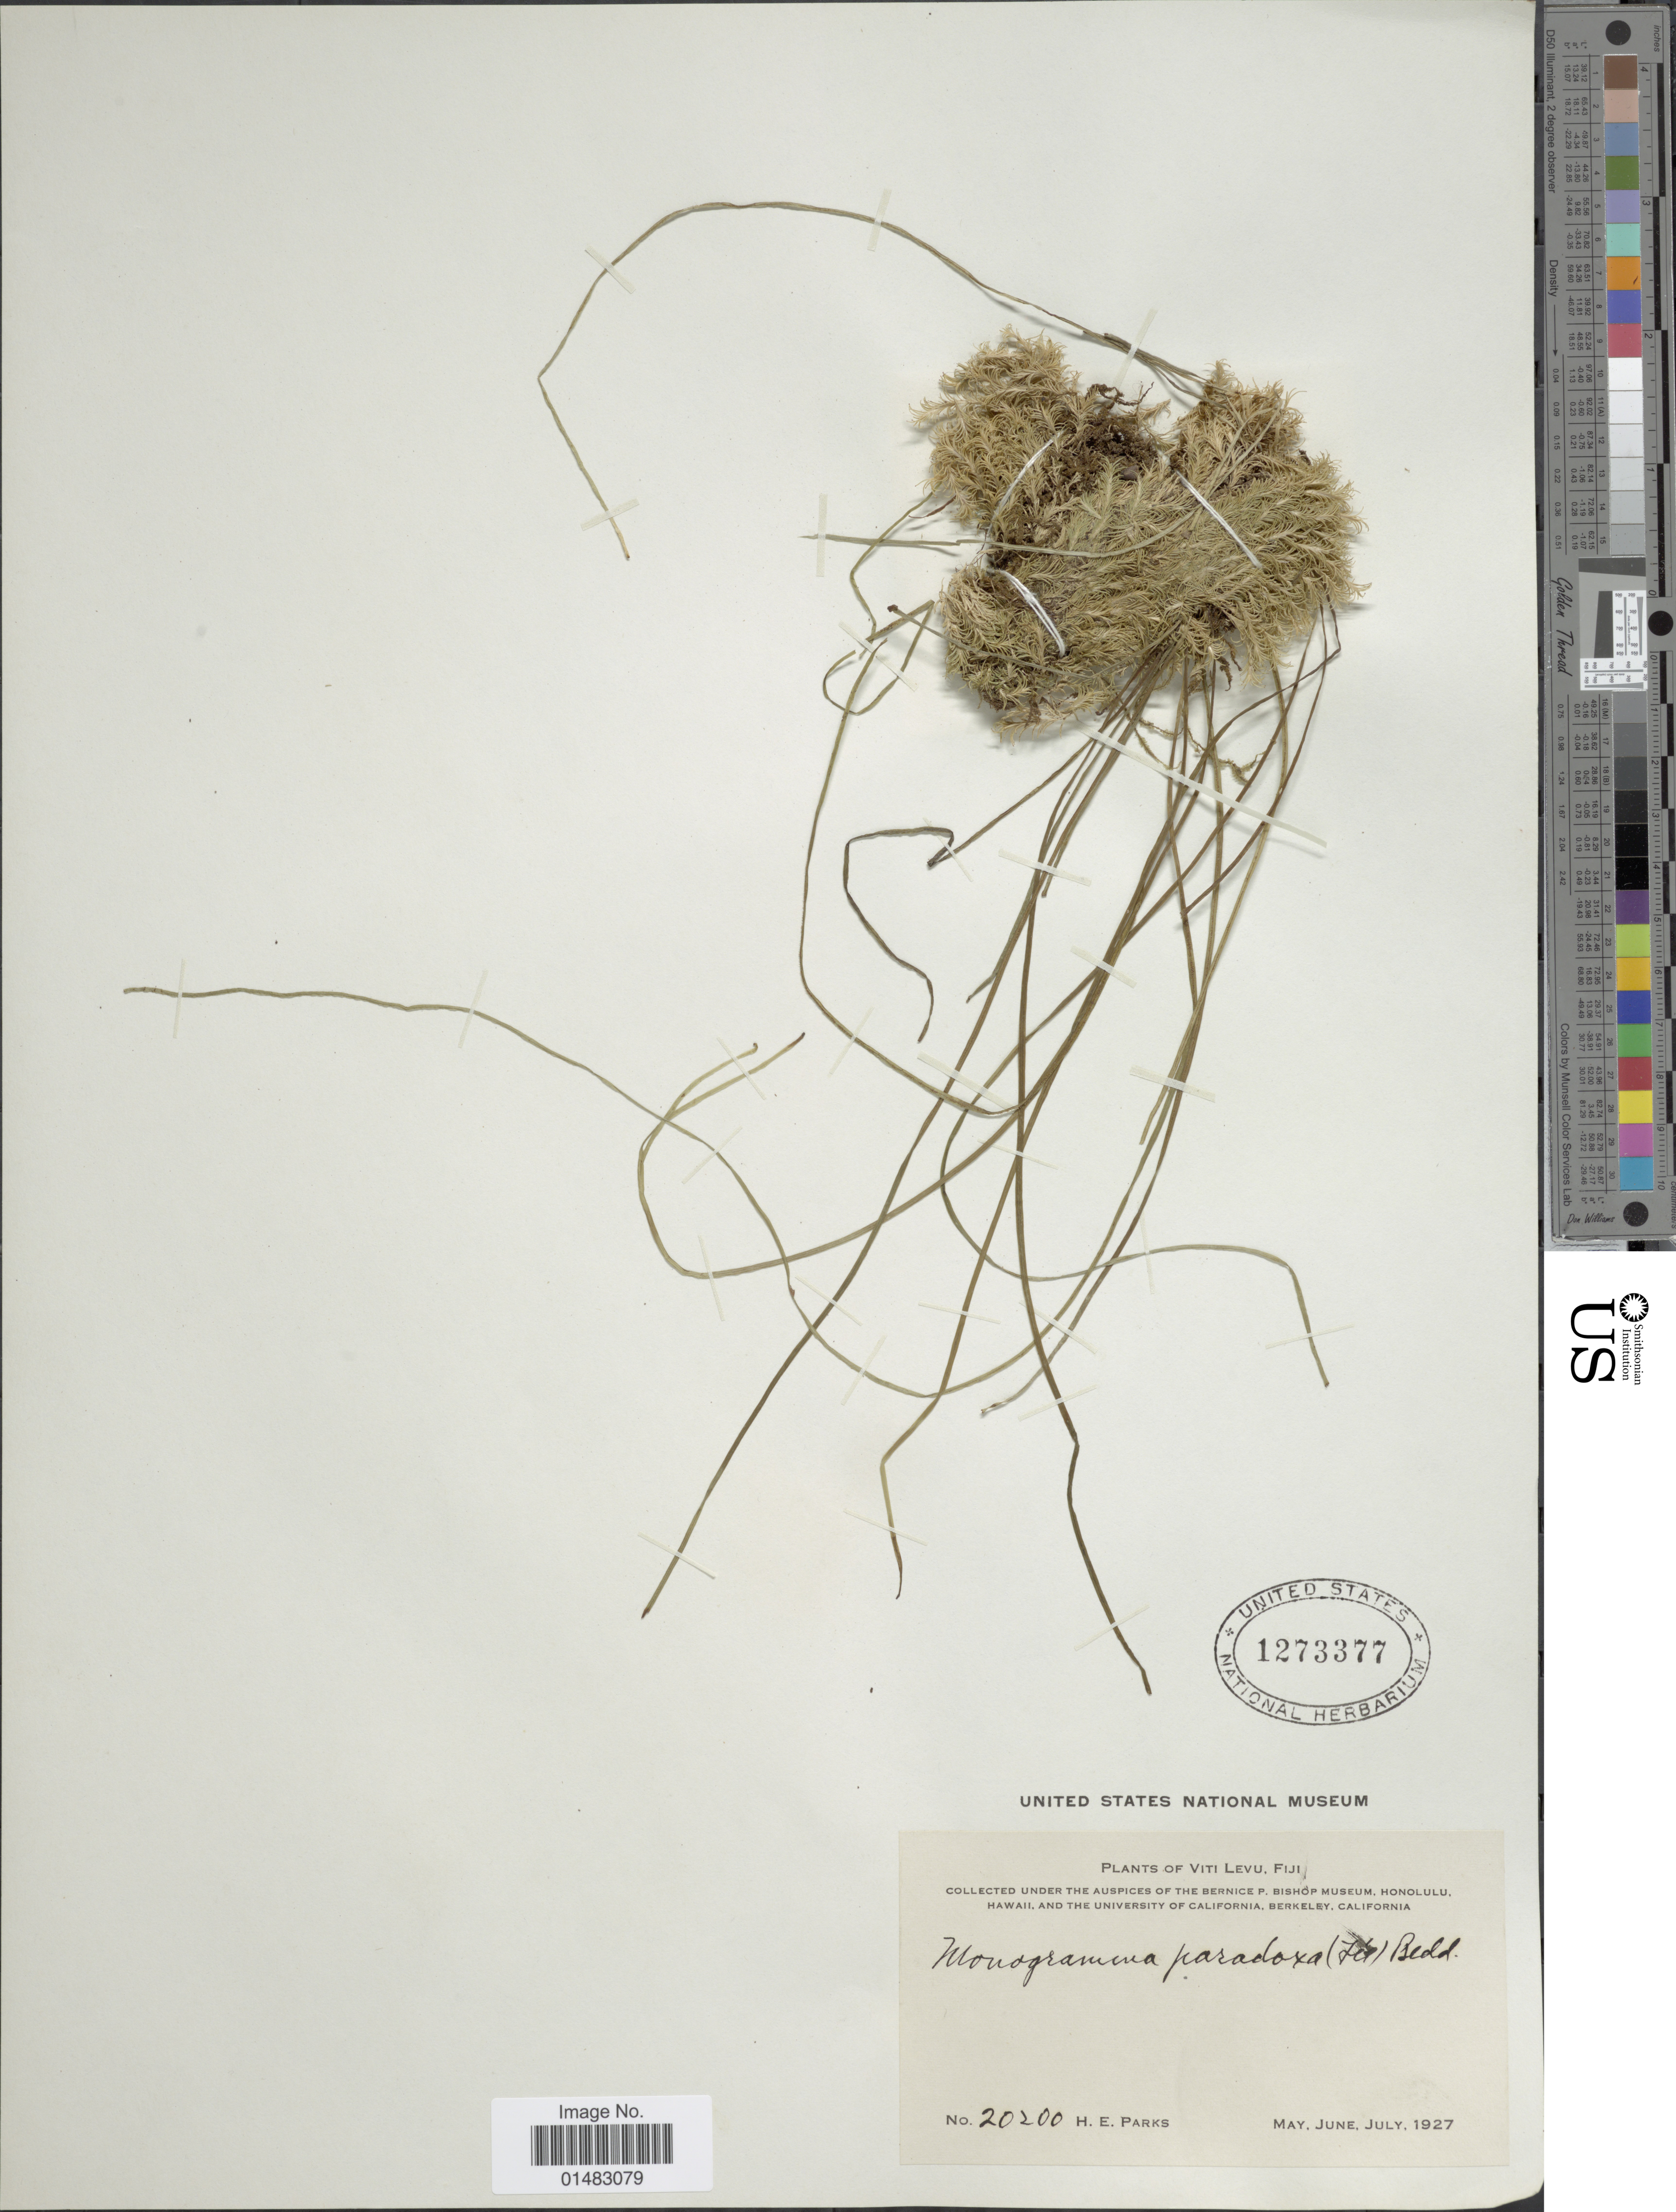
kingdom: Plantae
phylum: Tracheophyta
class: Polypodiopsida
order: Polypodiales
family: Pteridaceae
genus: Vaginularia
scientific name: Vaginularia angustissima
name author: (Brack.) Mett.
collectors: H. E. Parks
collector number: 20200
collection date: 1927-05/1927-07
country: Fiji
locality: Viti Levu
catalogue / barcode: US 1273377